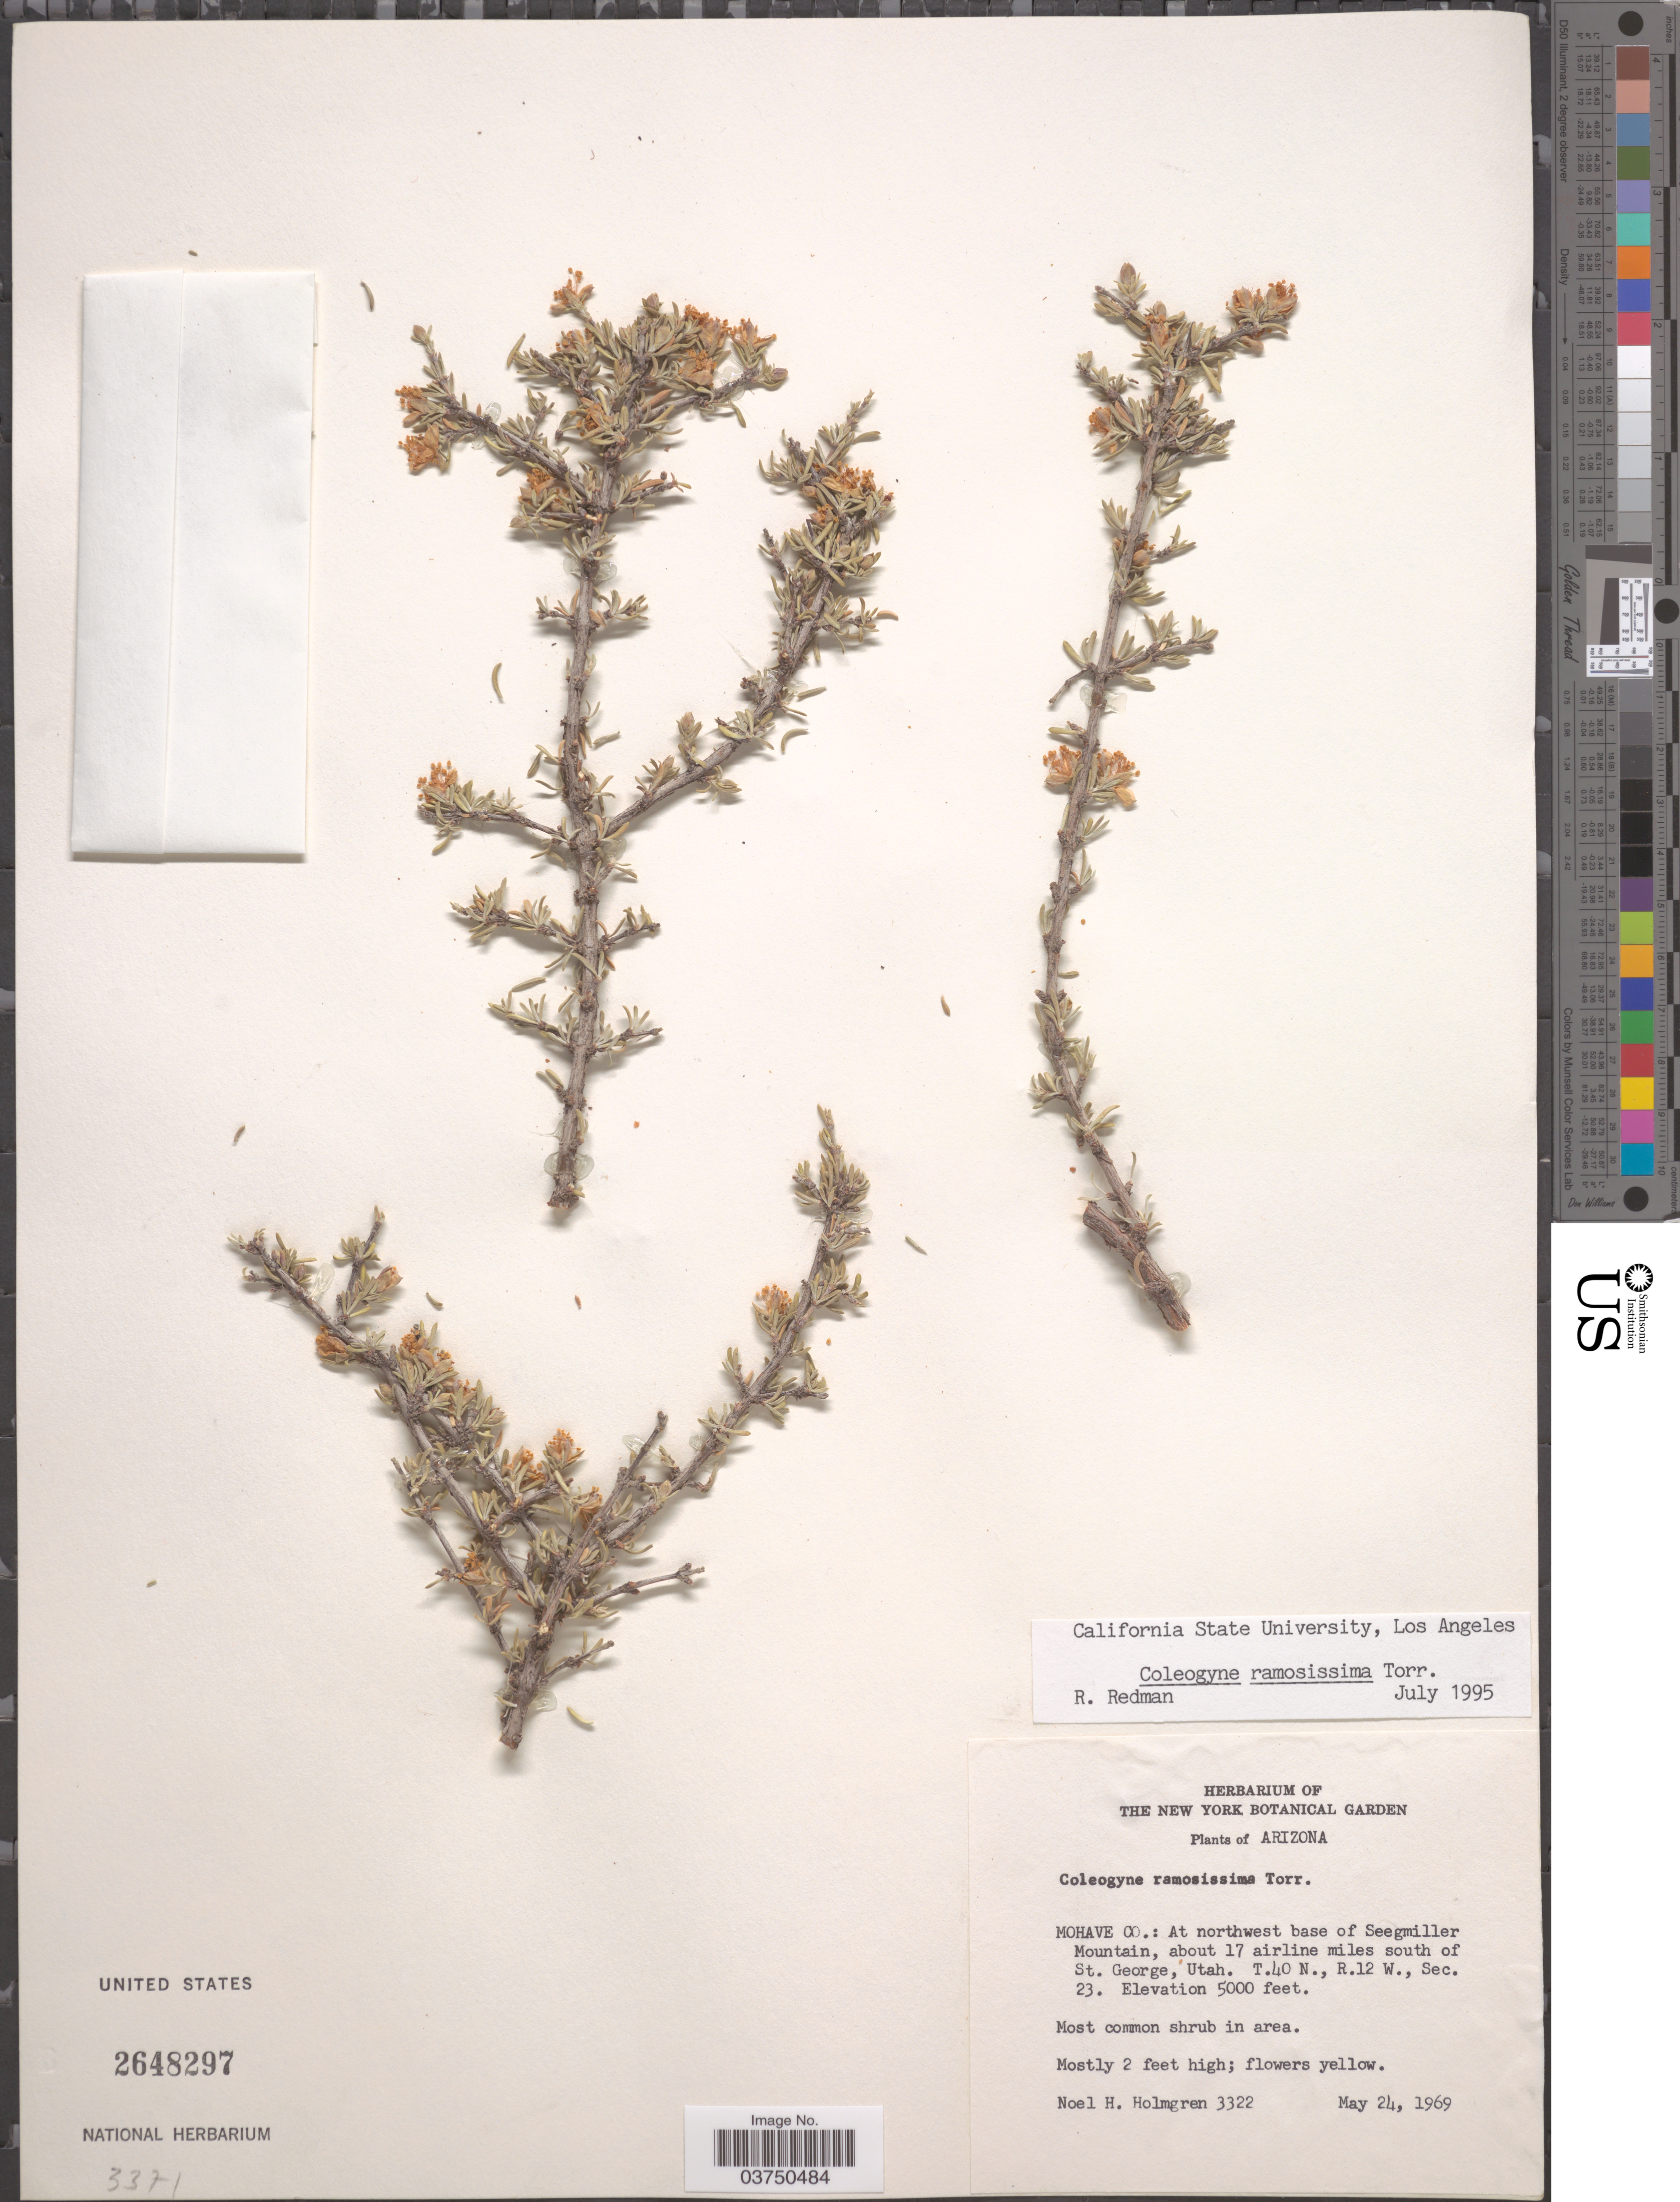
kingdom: Plantae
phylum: Tracheophyta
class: Magnoliopsida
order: Rosales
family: Rosaceae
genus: Coleogyne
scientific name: Coleogyne ramosissima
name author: Torr.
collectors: N. H. Holmgren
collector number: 3322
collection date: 1969-05-24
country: United States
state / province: Arizona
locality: Mohave Co.: At northwest base of Seegmiller Mountain, about 17 airline miles south of St. George. T.40 N., R.12 W., Sec. 23.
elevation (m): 1524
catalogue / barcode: US 2648297